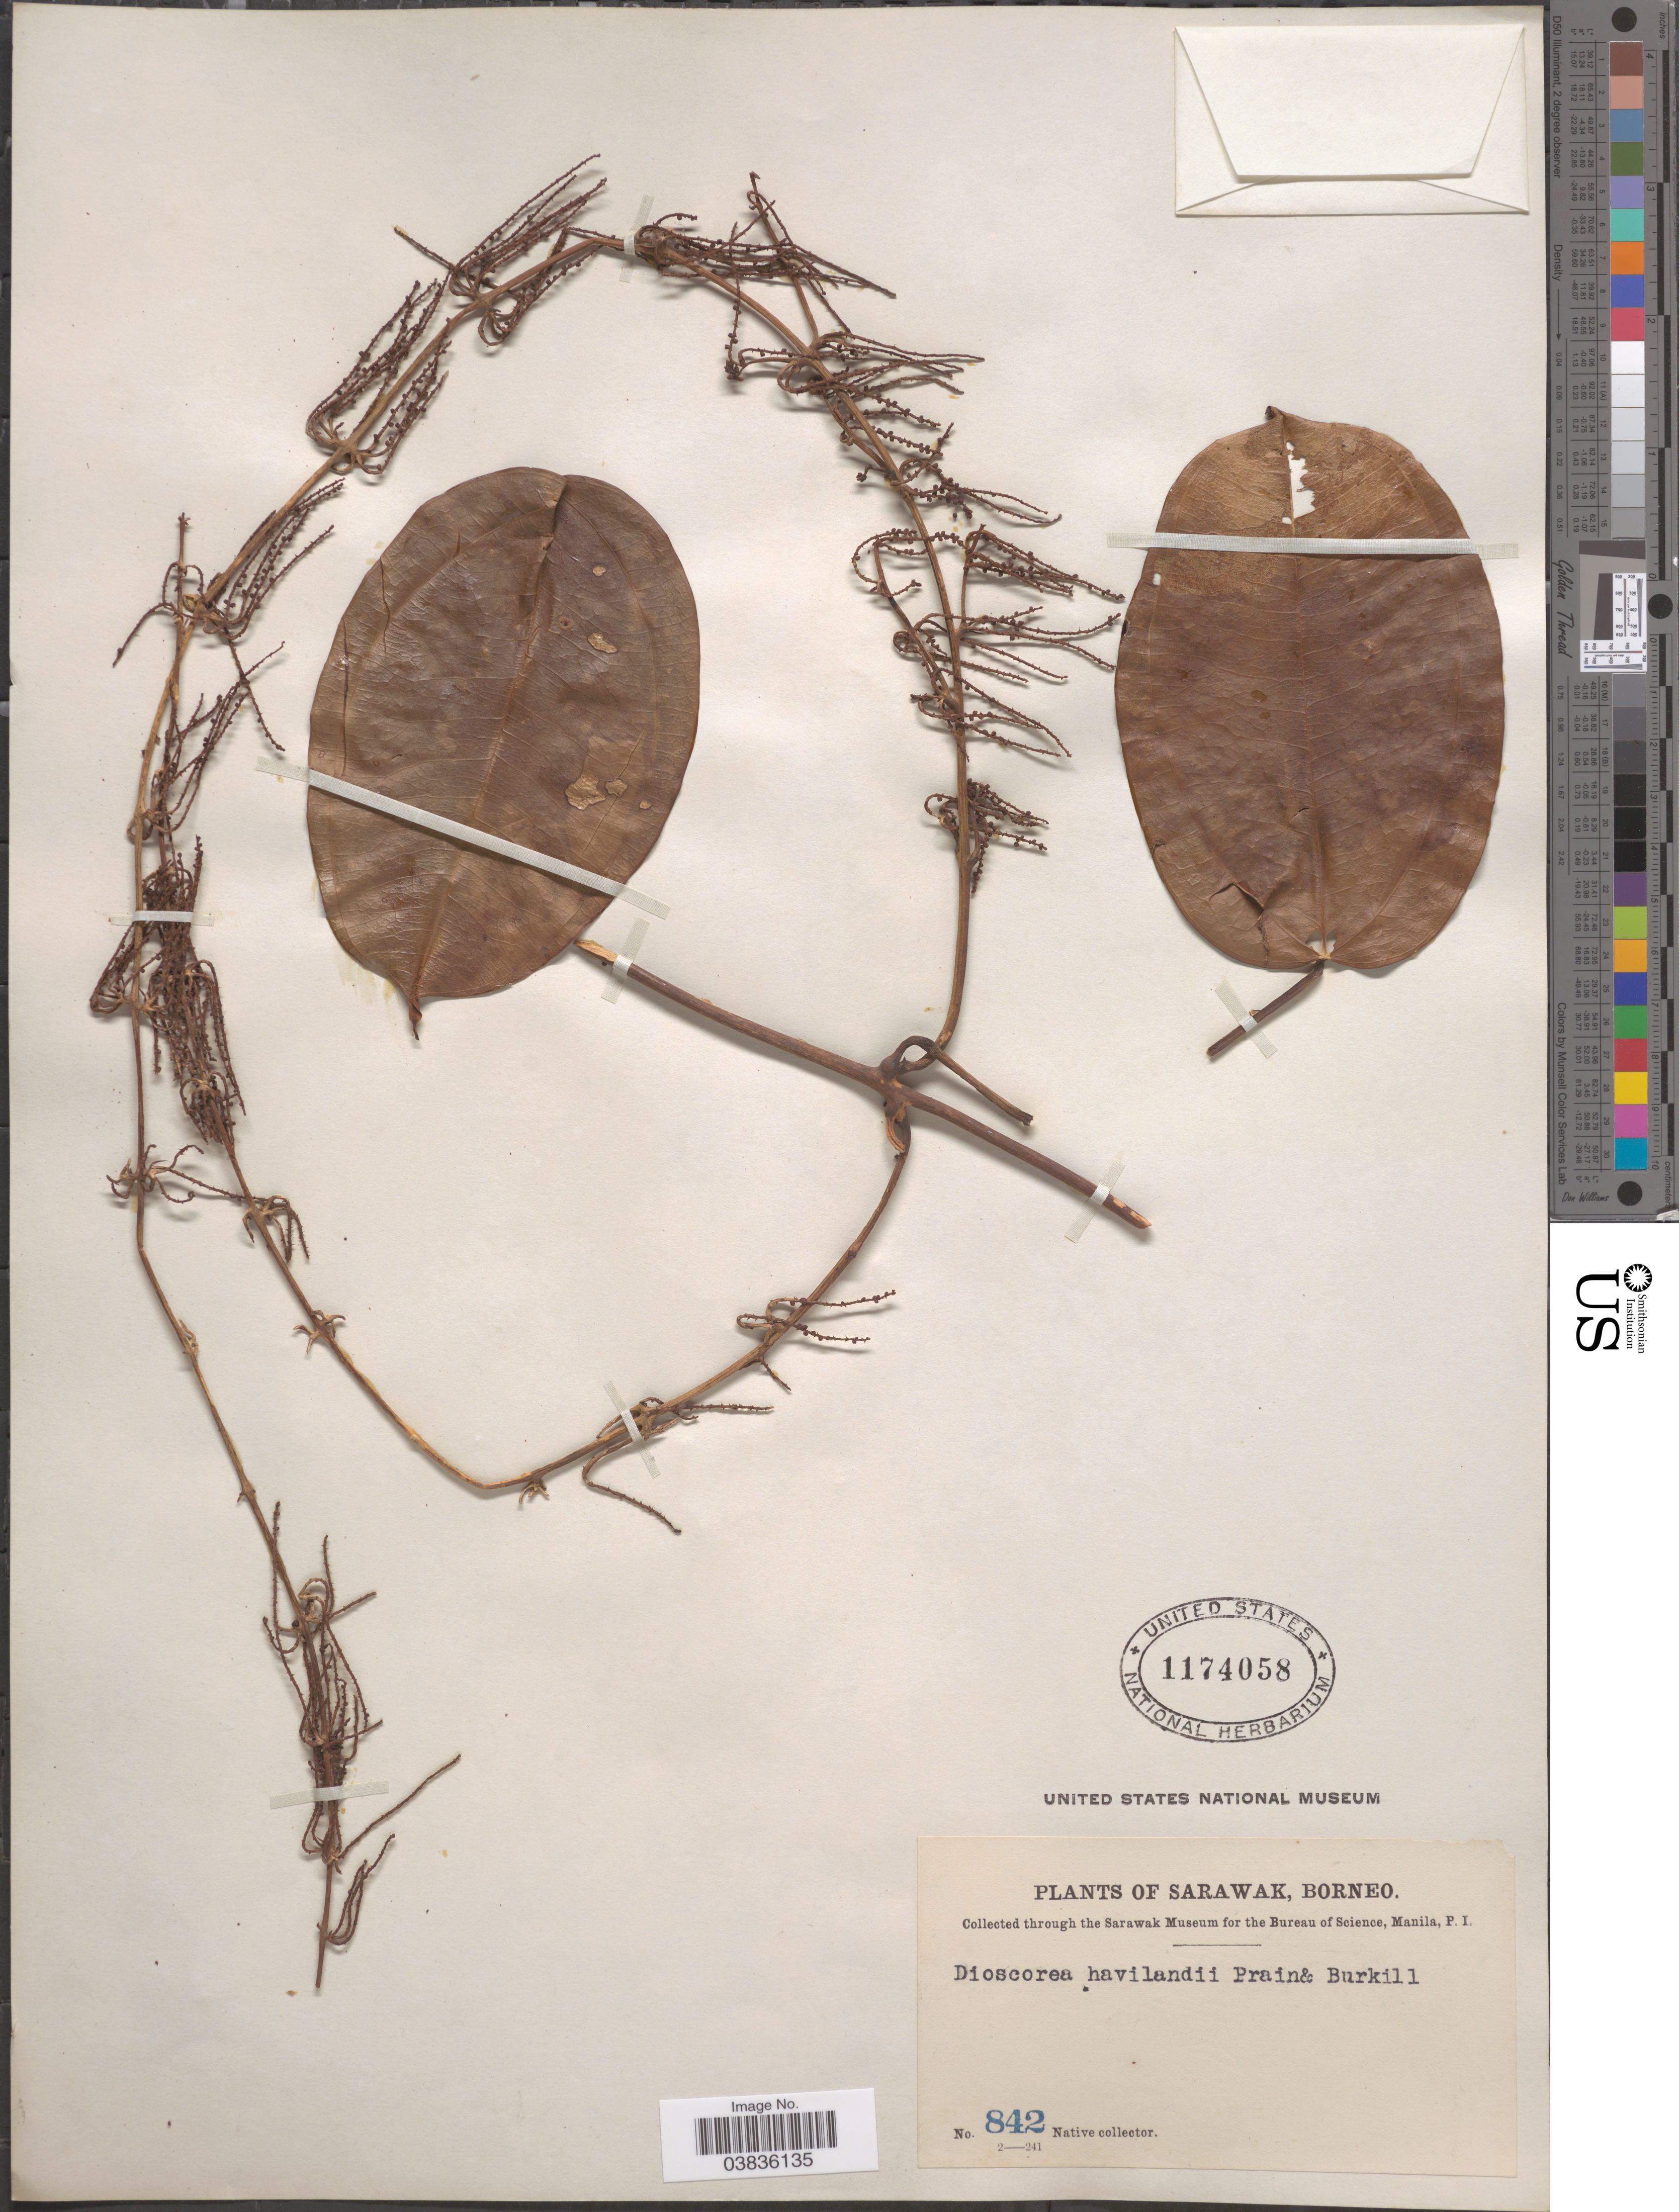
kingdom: Plantae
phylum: Tracheophyta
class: Liliopsida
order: Dioscoreales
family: Dioscoreaceae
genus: Dioscorea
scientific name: Dioscorea havilandii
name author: Prain & Burkill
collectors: Native collector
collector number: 842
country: Malaysia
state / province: Sarawak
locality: Borneo.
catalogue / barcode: US 1174058